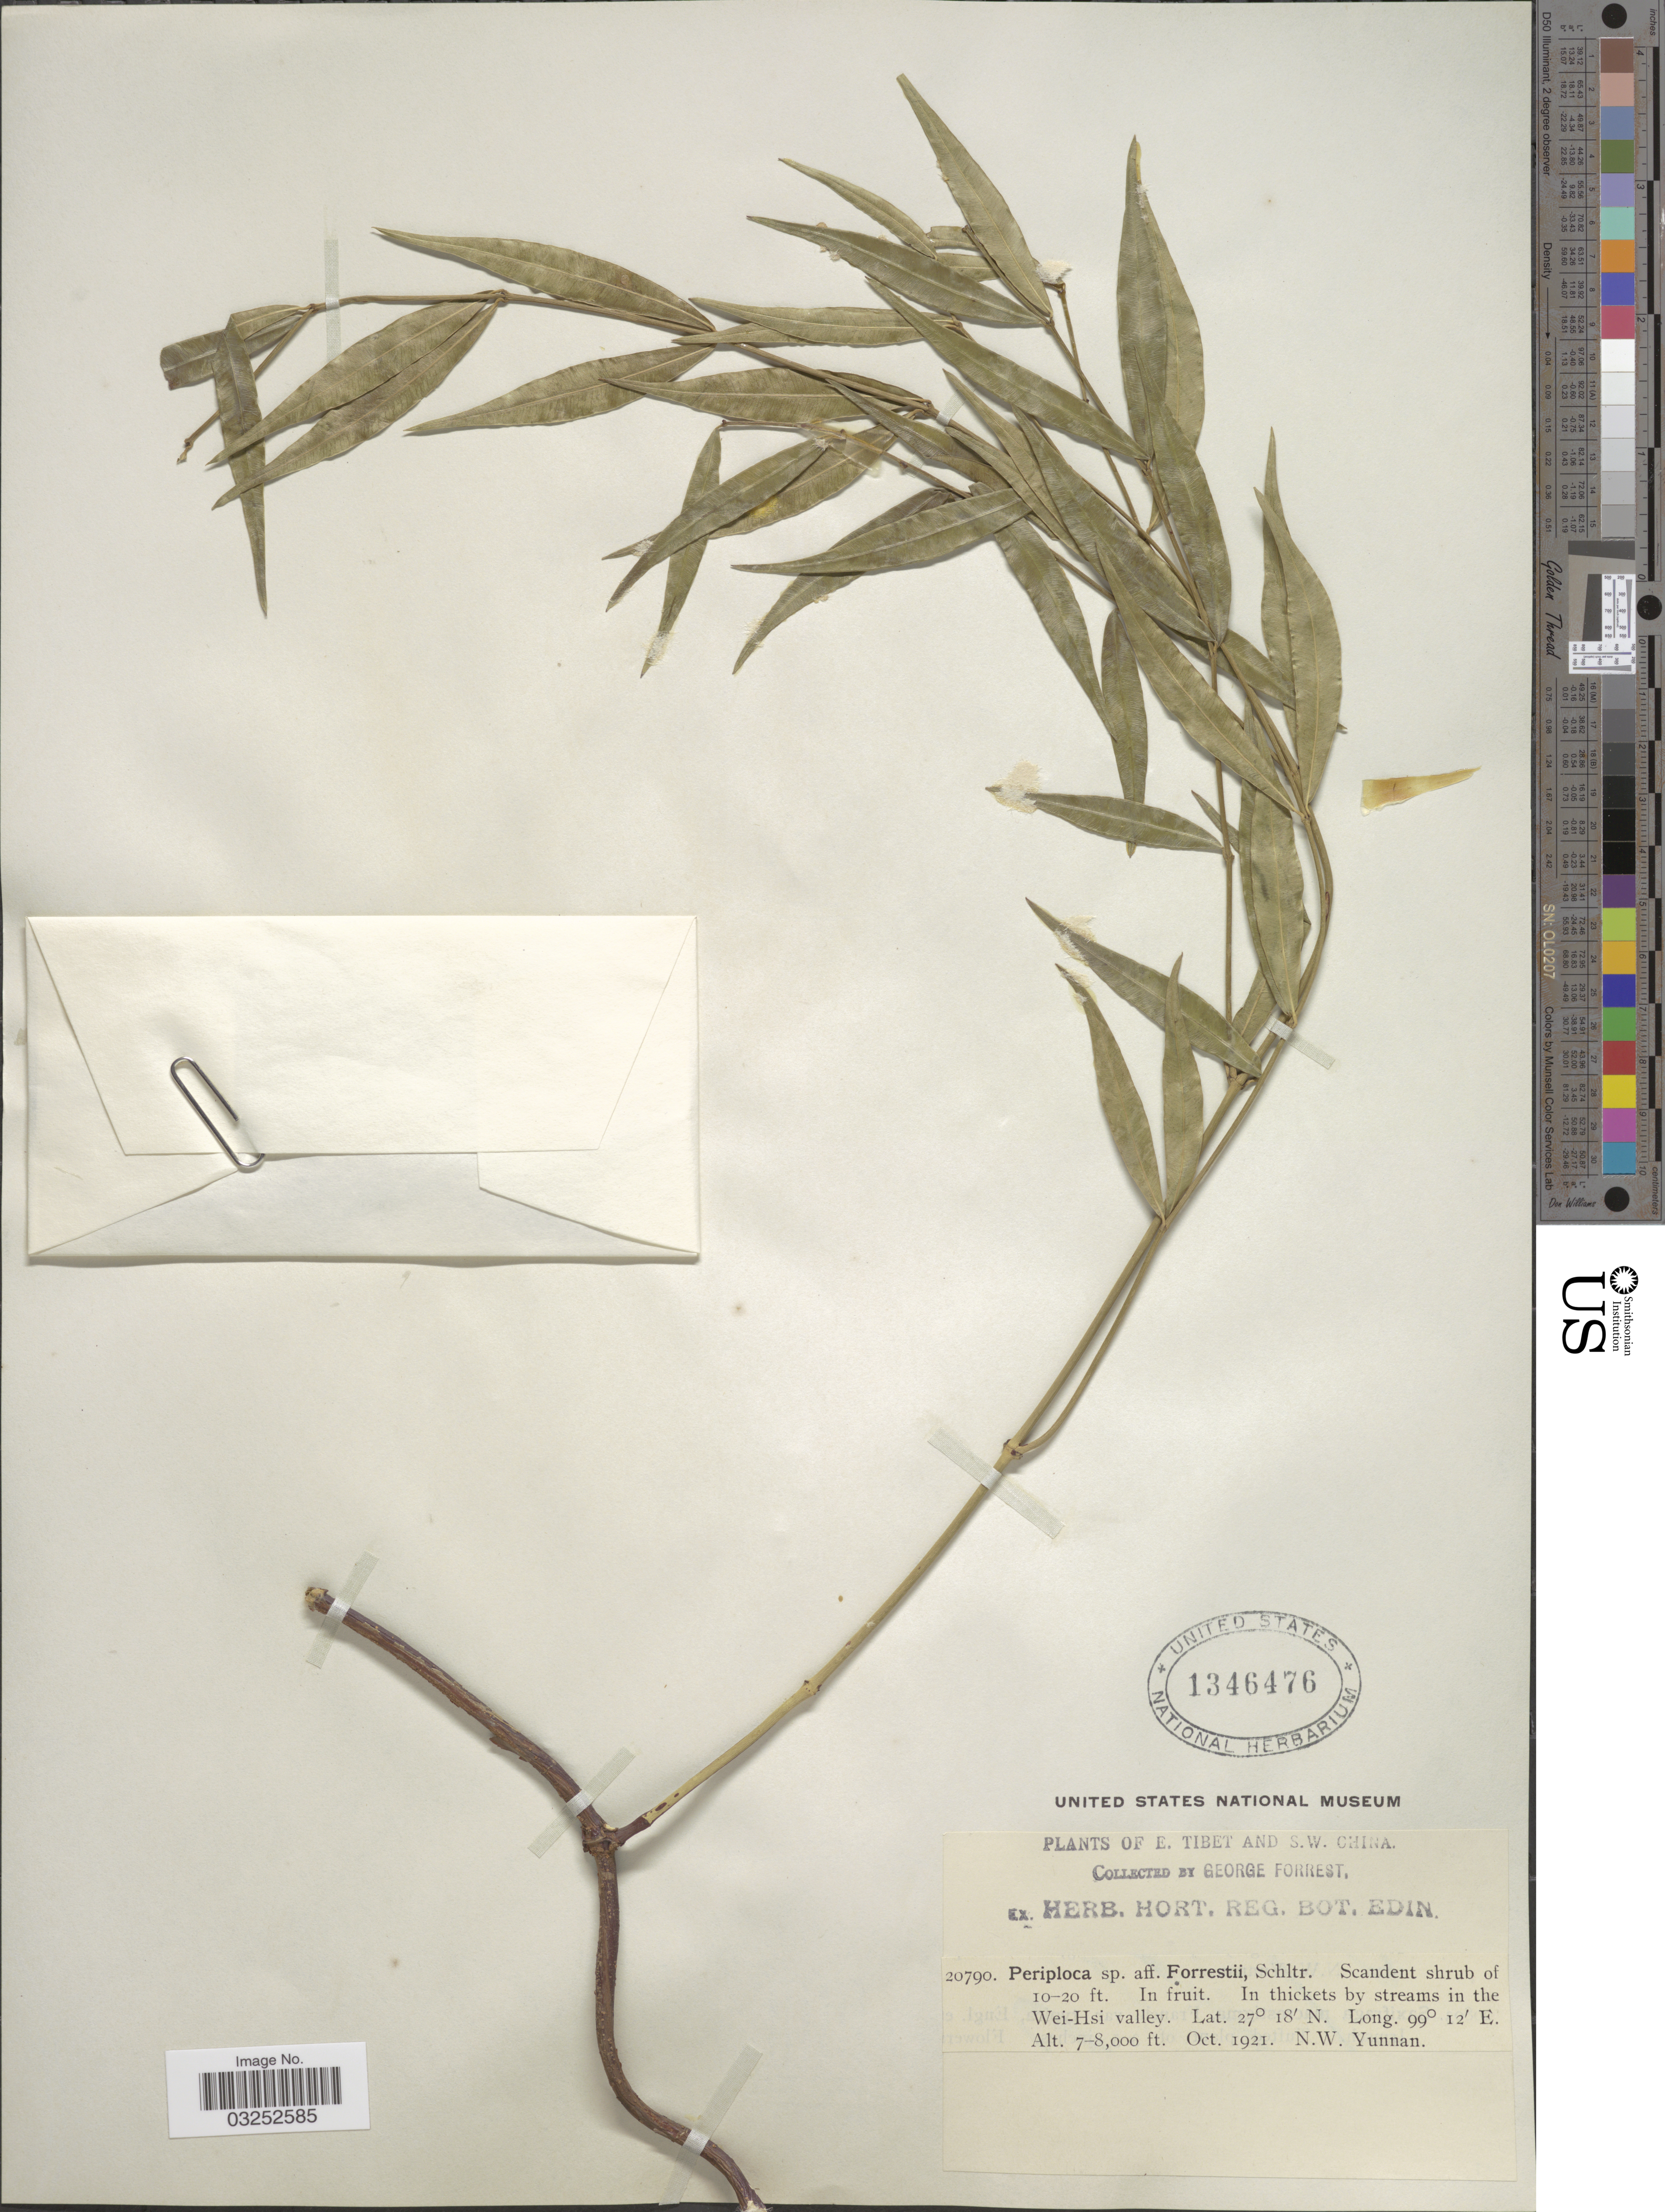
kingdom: Plantae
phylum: Tracheophyta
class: Magnoliopsida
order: Gentianales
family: Apocynaceae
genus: Periploca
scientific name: Periploca forrestii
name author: Schltr.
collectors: G. Forrest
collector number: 20790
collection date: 1921-10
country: China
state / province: Yunnan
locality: E. Tibet and S.W. China. In thickets by streams in the Wei-Hsi valley. N.W. Yunnan.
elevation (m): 2134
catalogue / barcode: US 1346476